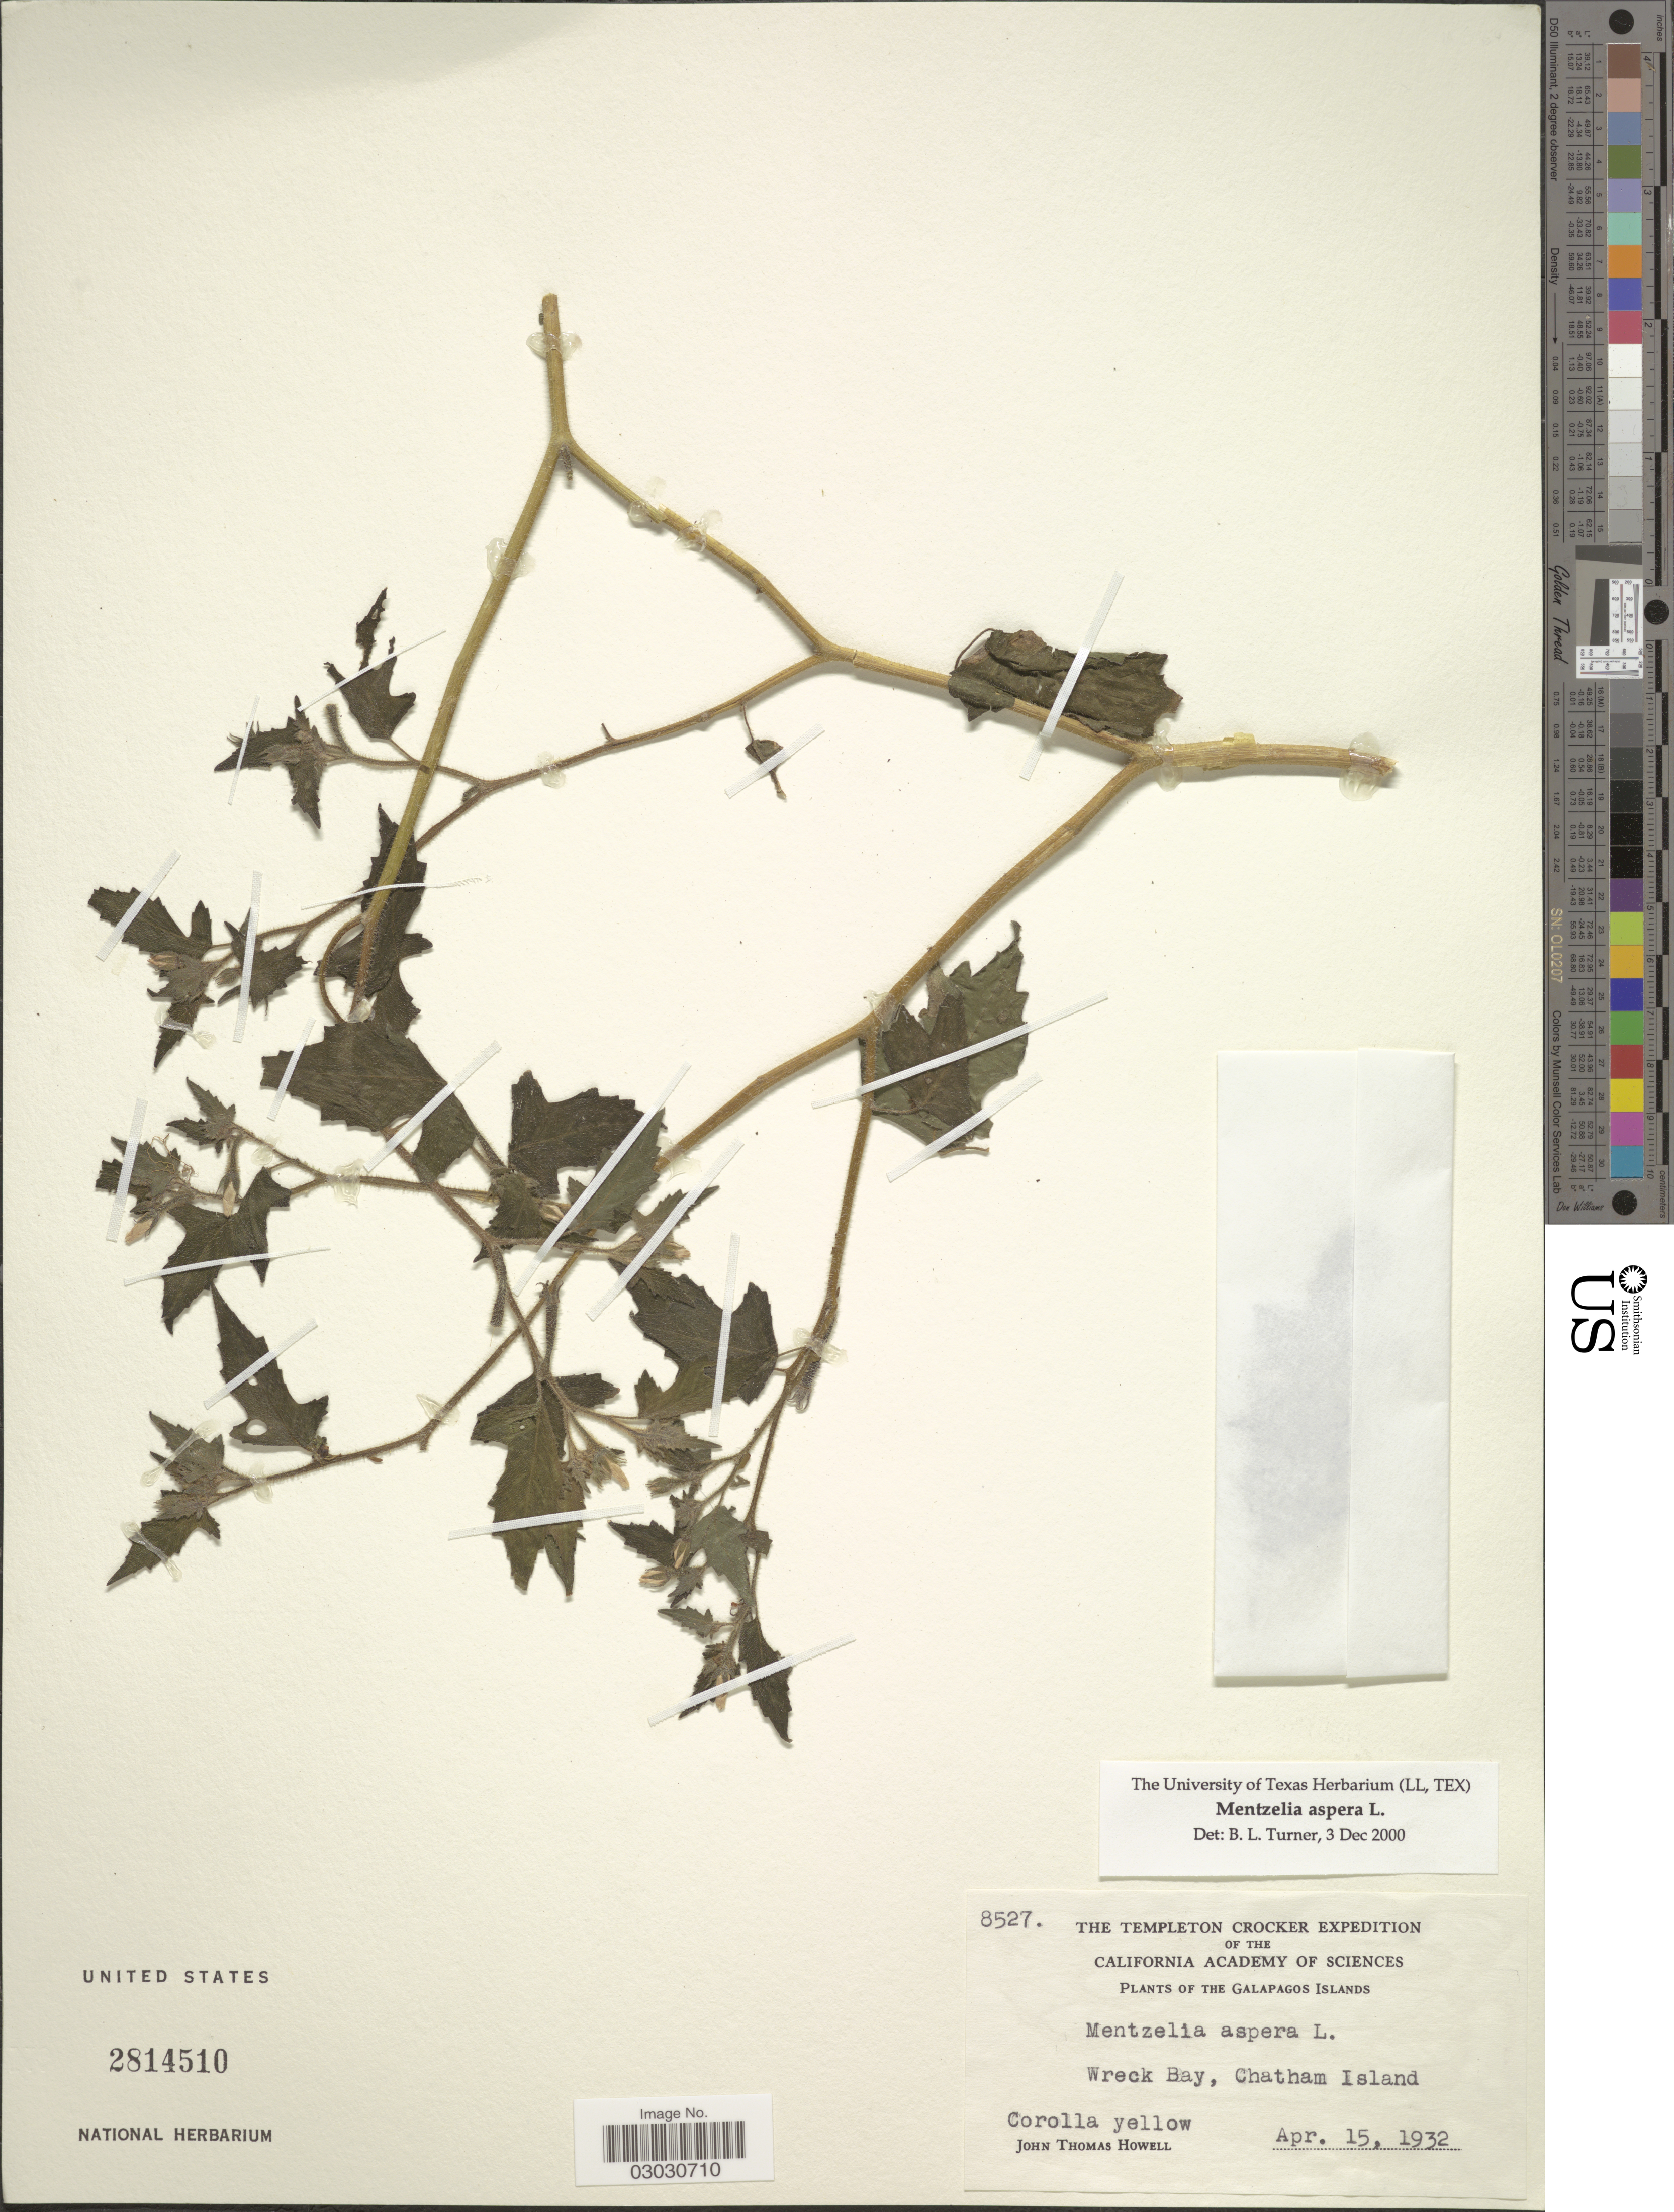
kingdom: Plantae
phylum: Tracheophyta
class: Magnoliopsida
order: Cornales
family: Loasaceae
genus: Mentzelia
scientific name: Mentzelia aspera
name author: L.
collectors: J. T. Howell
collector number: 8527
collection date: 1932-04-15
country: Ecuador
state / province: Colón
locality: The Galapagos Islands. Wreck Bay, Chatham Island.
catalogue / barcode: US 2814510